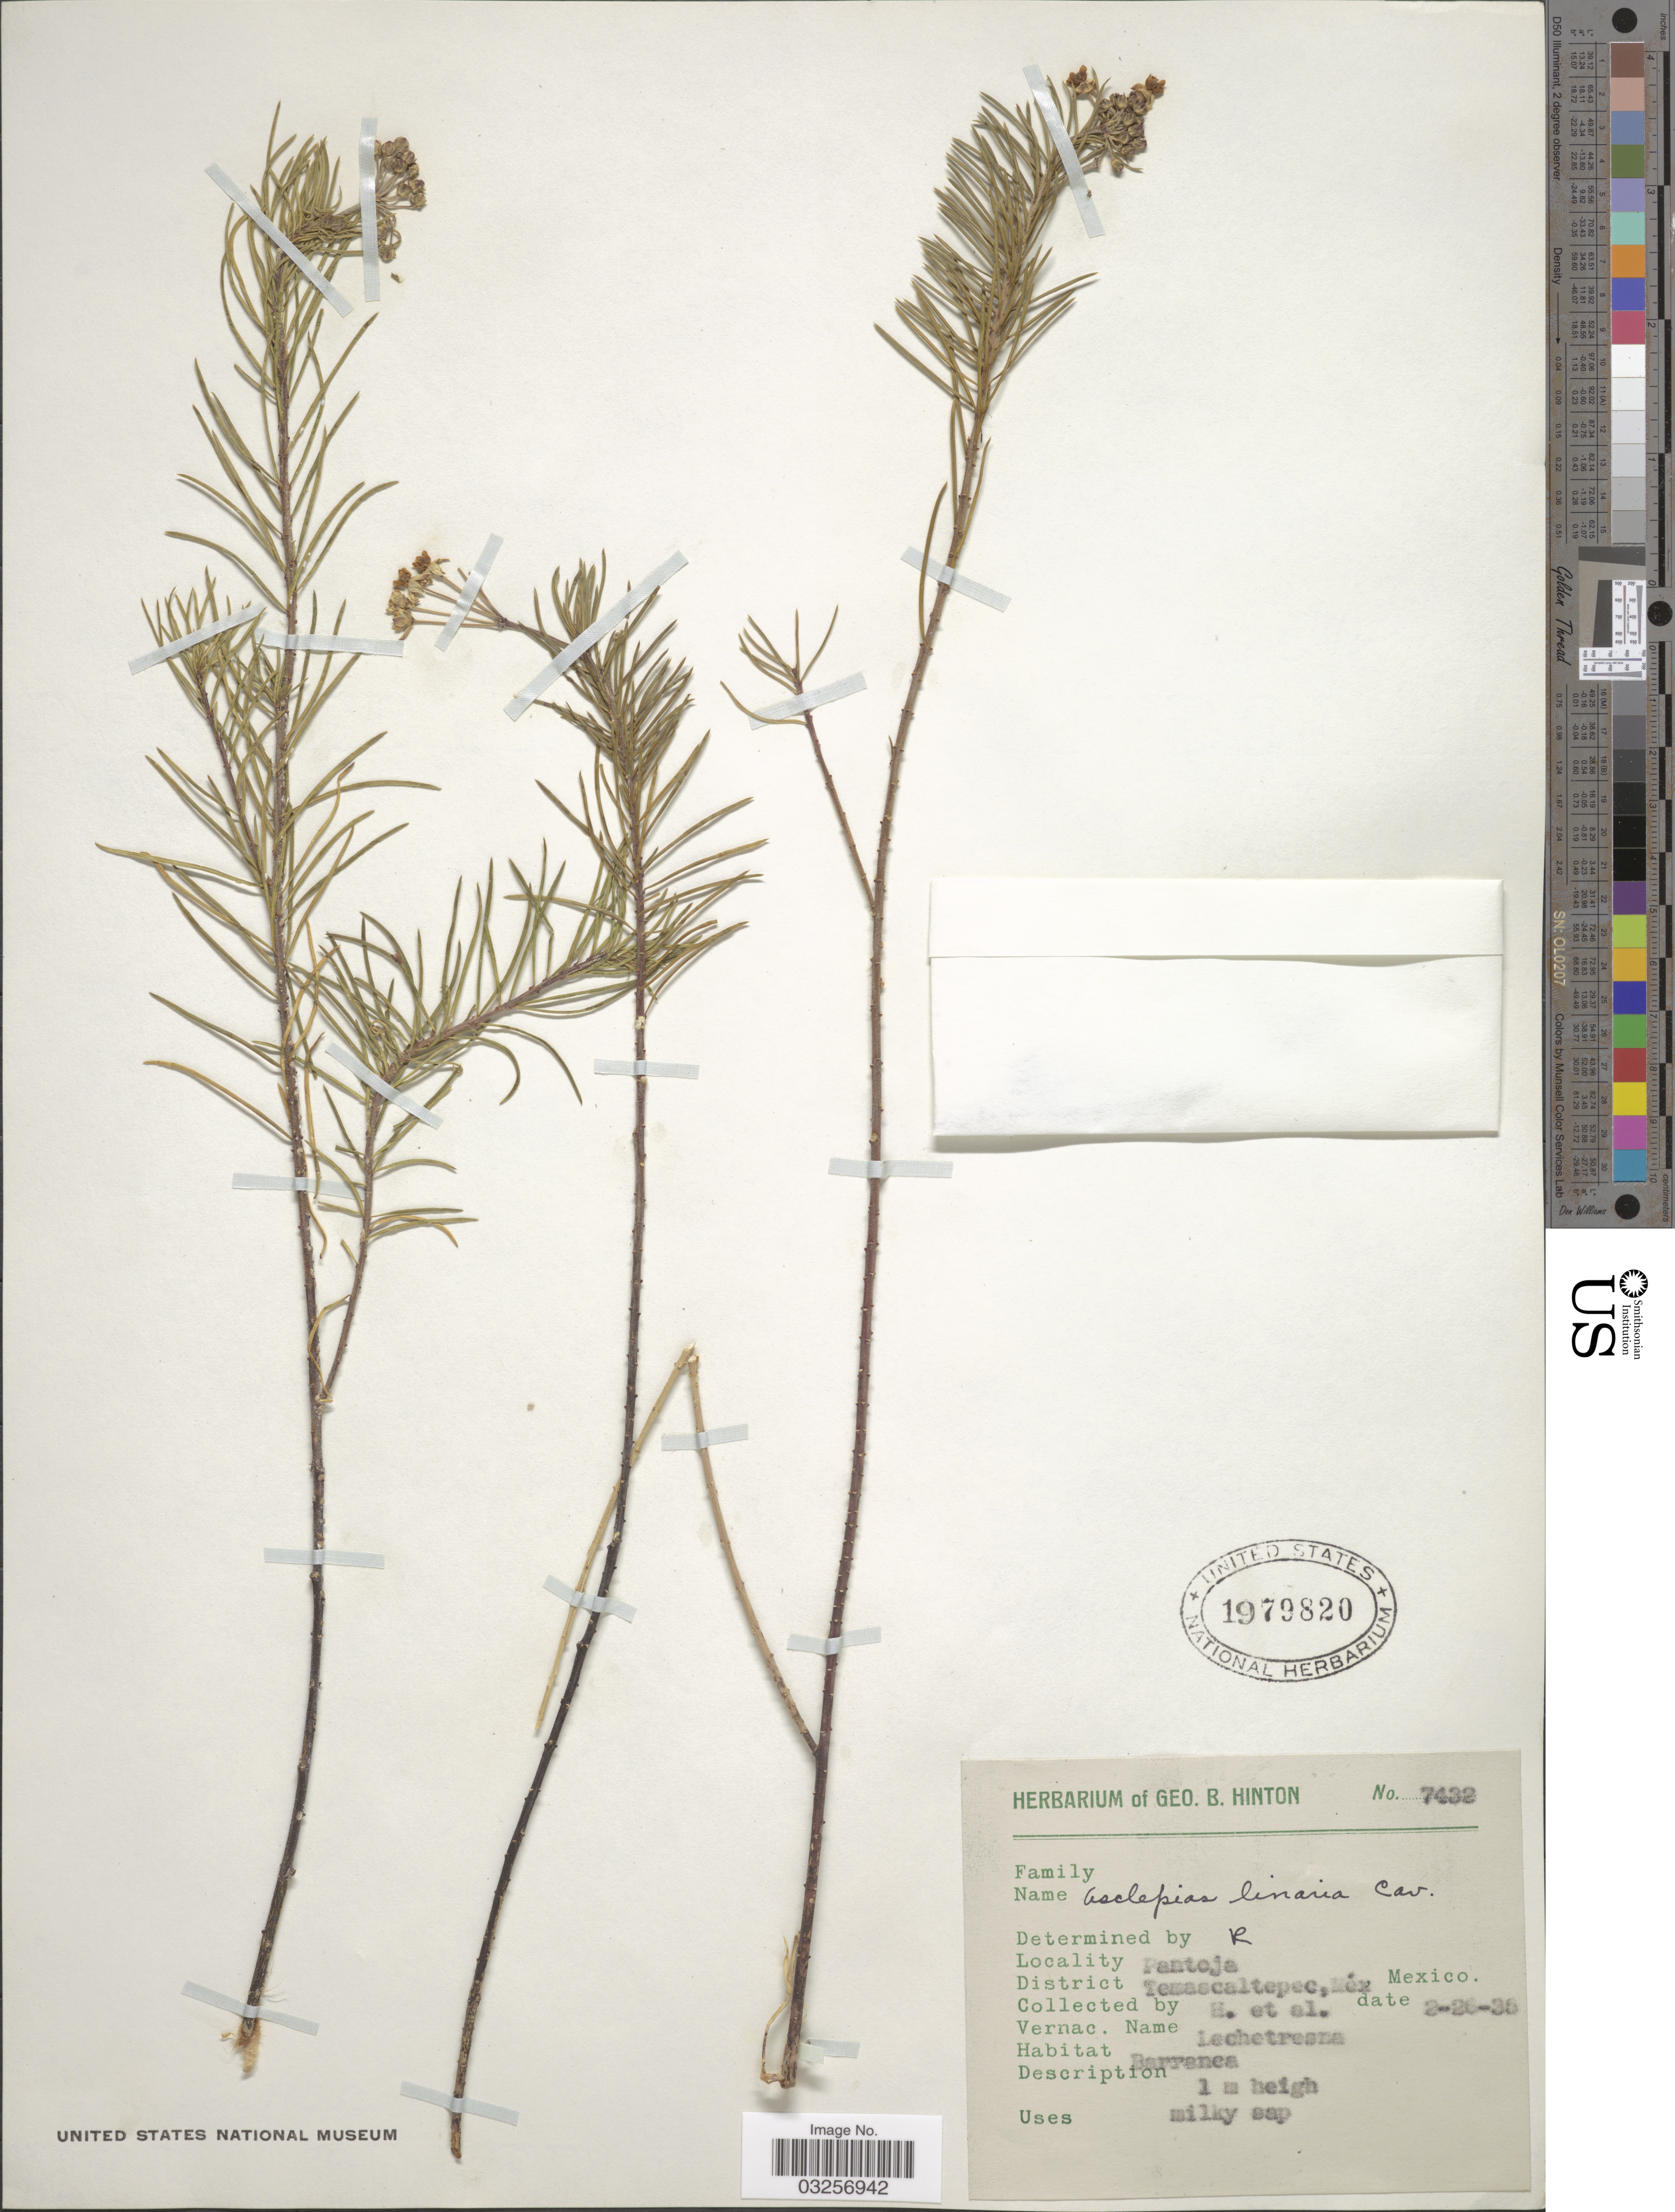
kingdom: Plantae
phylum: Tracheophyta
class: Magnoliopsida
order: Gentianales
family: Apocynaceae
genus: Asclepias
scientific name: Asclepias linaria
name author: Cav.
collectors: G. B. Hinton & et al.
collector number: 7432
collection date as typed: Transcribed d/m/y: 26/2/35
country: Mexico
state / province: México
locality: Pantoja. District Temascaltepec.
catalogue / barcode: US 1979820